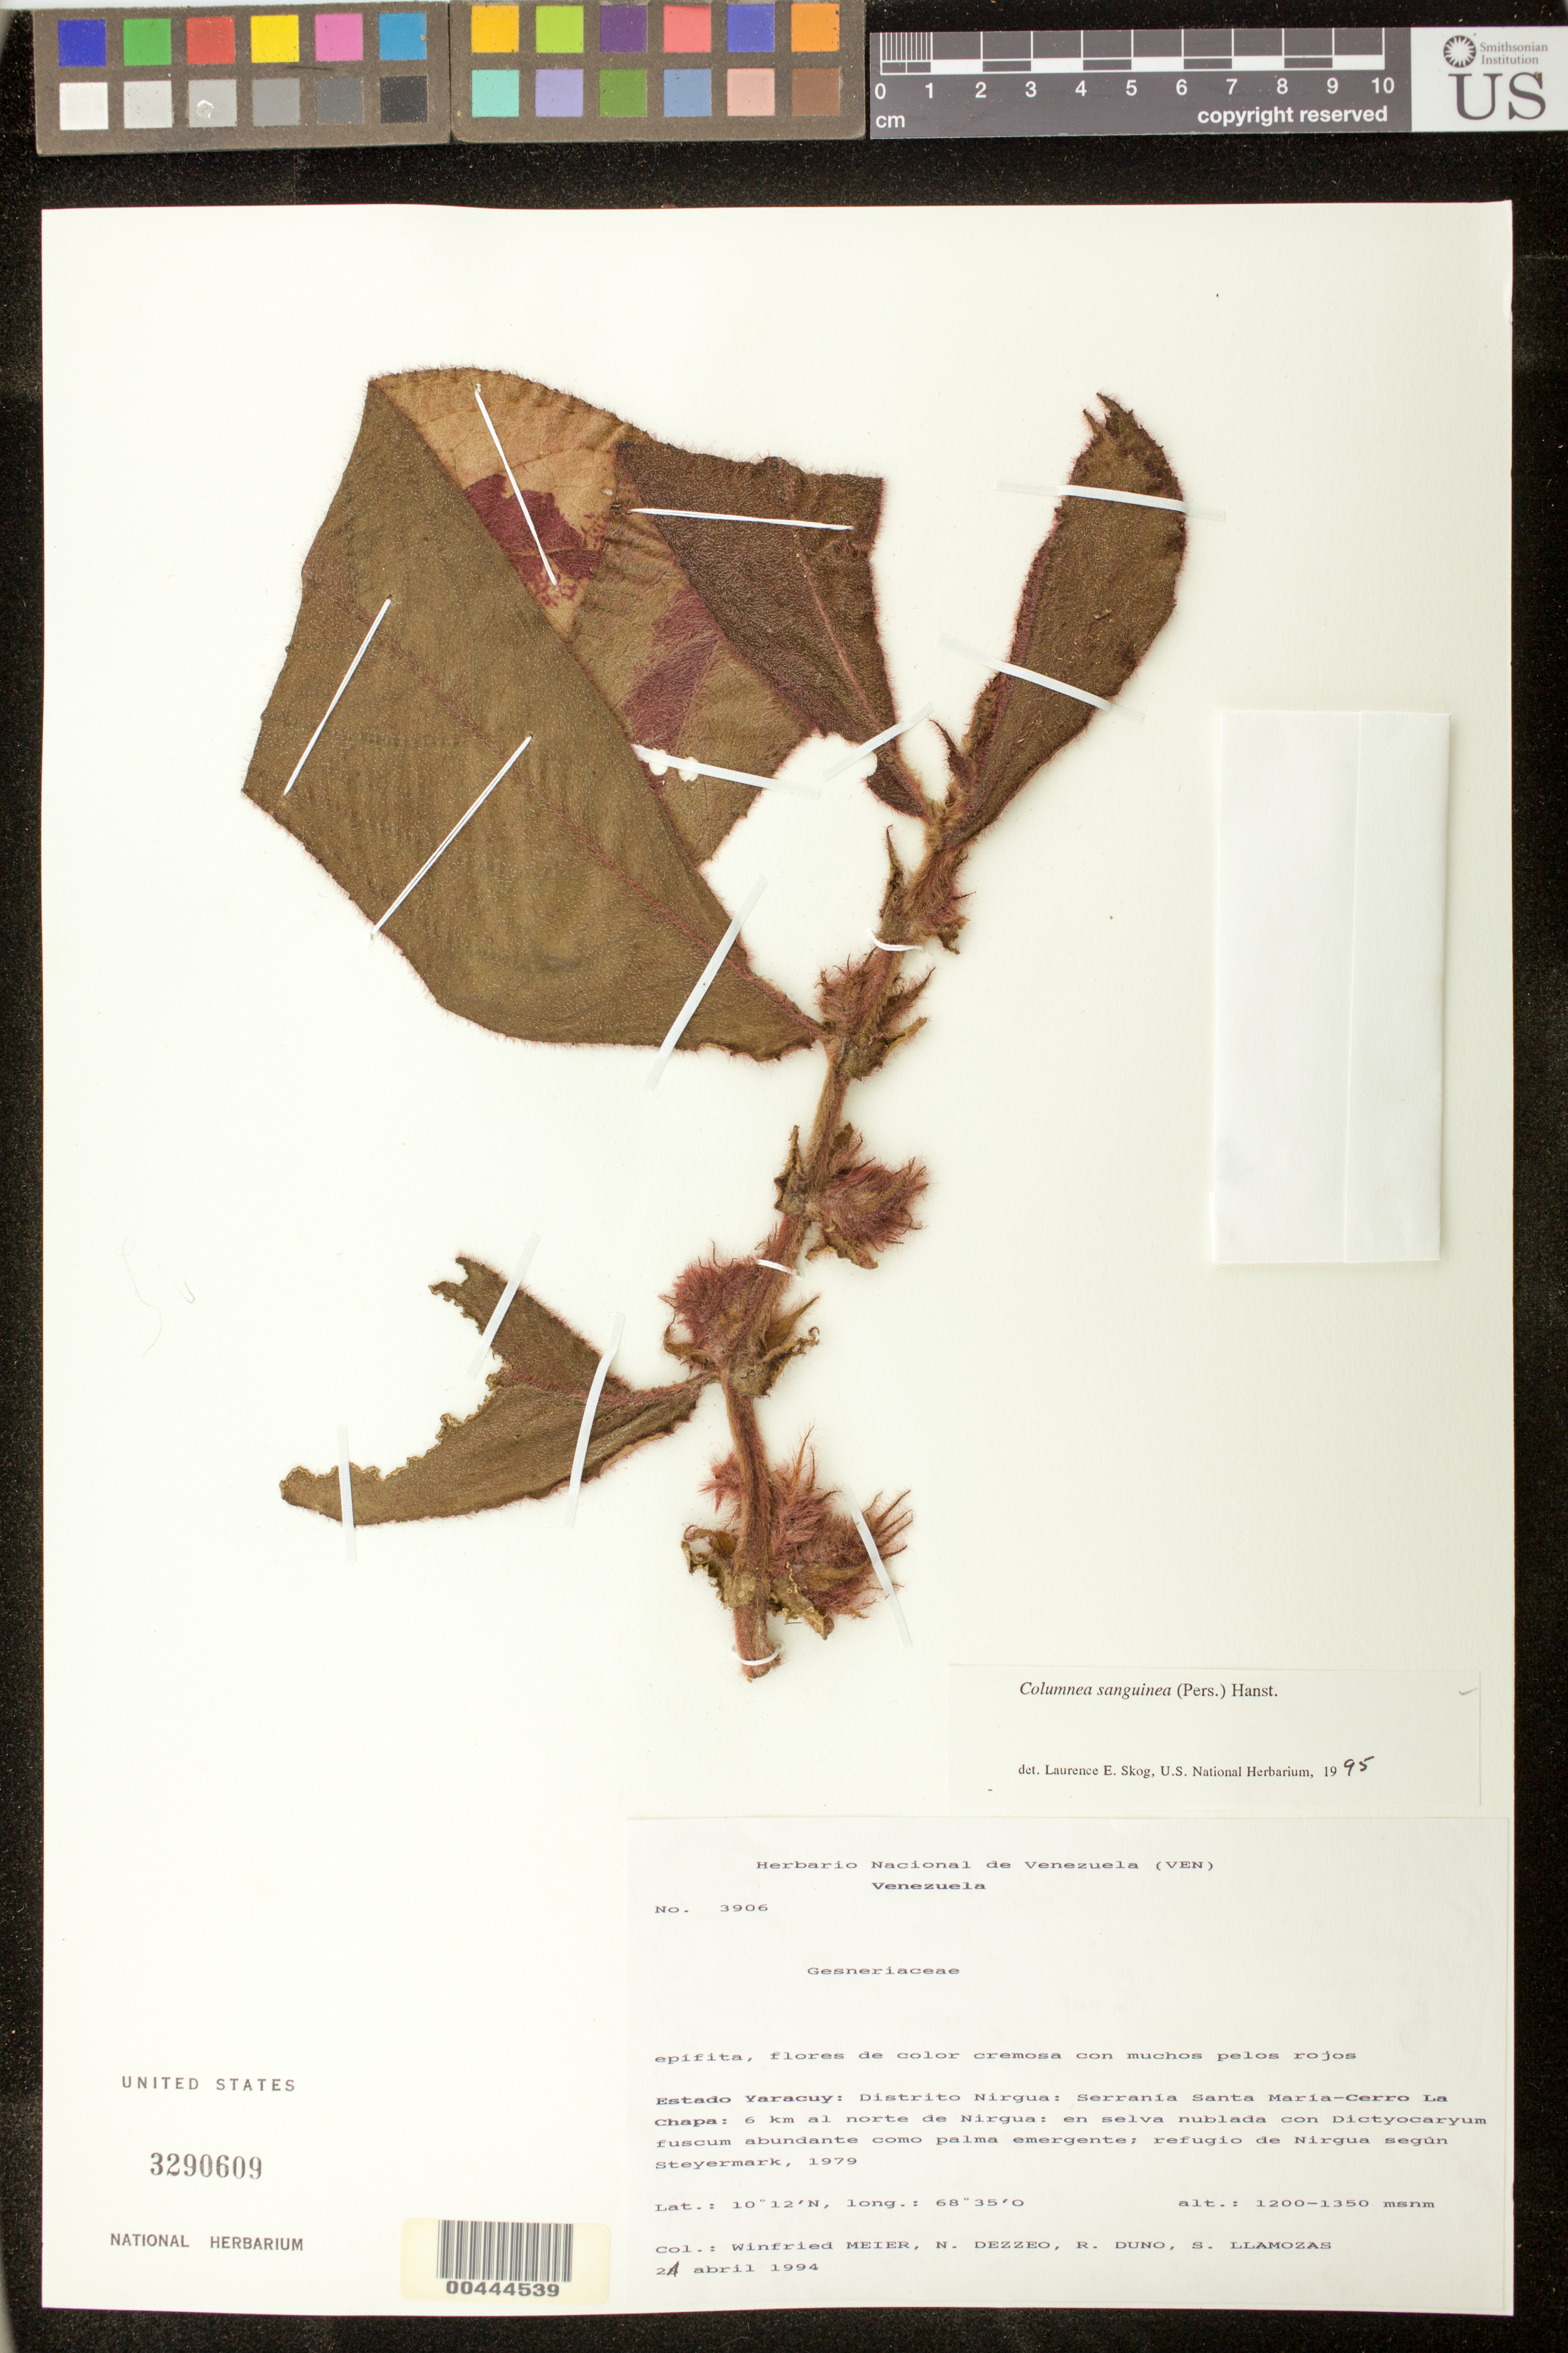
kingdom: Plantae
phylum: Tracheophyta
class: Magnoliopsida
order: Lamiales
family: Gesneriaceae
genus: Columnea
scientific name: Columnea sanguinea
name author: (Pers.) Hanst.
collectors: W. Meier, N. Dezzeo, R. Duno de Stefano & S. Llamazas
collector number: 3906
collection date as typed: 24 Apr 1994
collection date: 1994-04-24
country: Venezuela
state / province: Yaracuy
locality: Nirgua, Serrania Santa Maria-Cerro La Chapa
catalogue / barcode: US 3290609